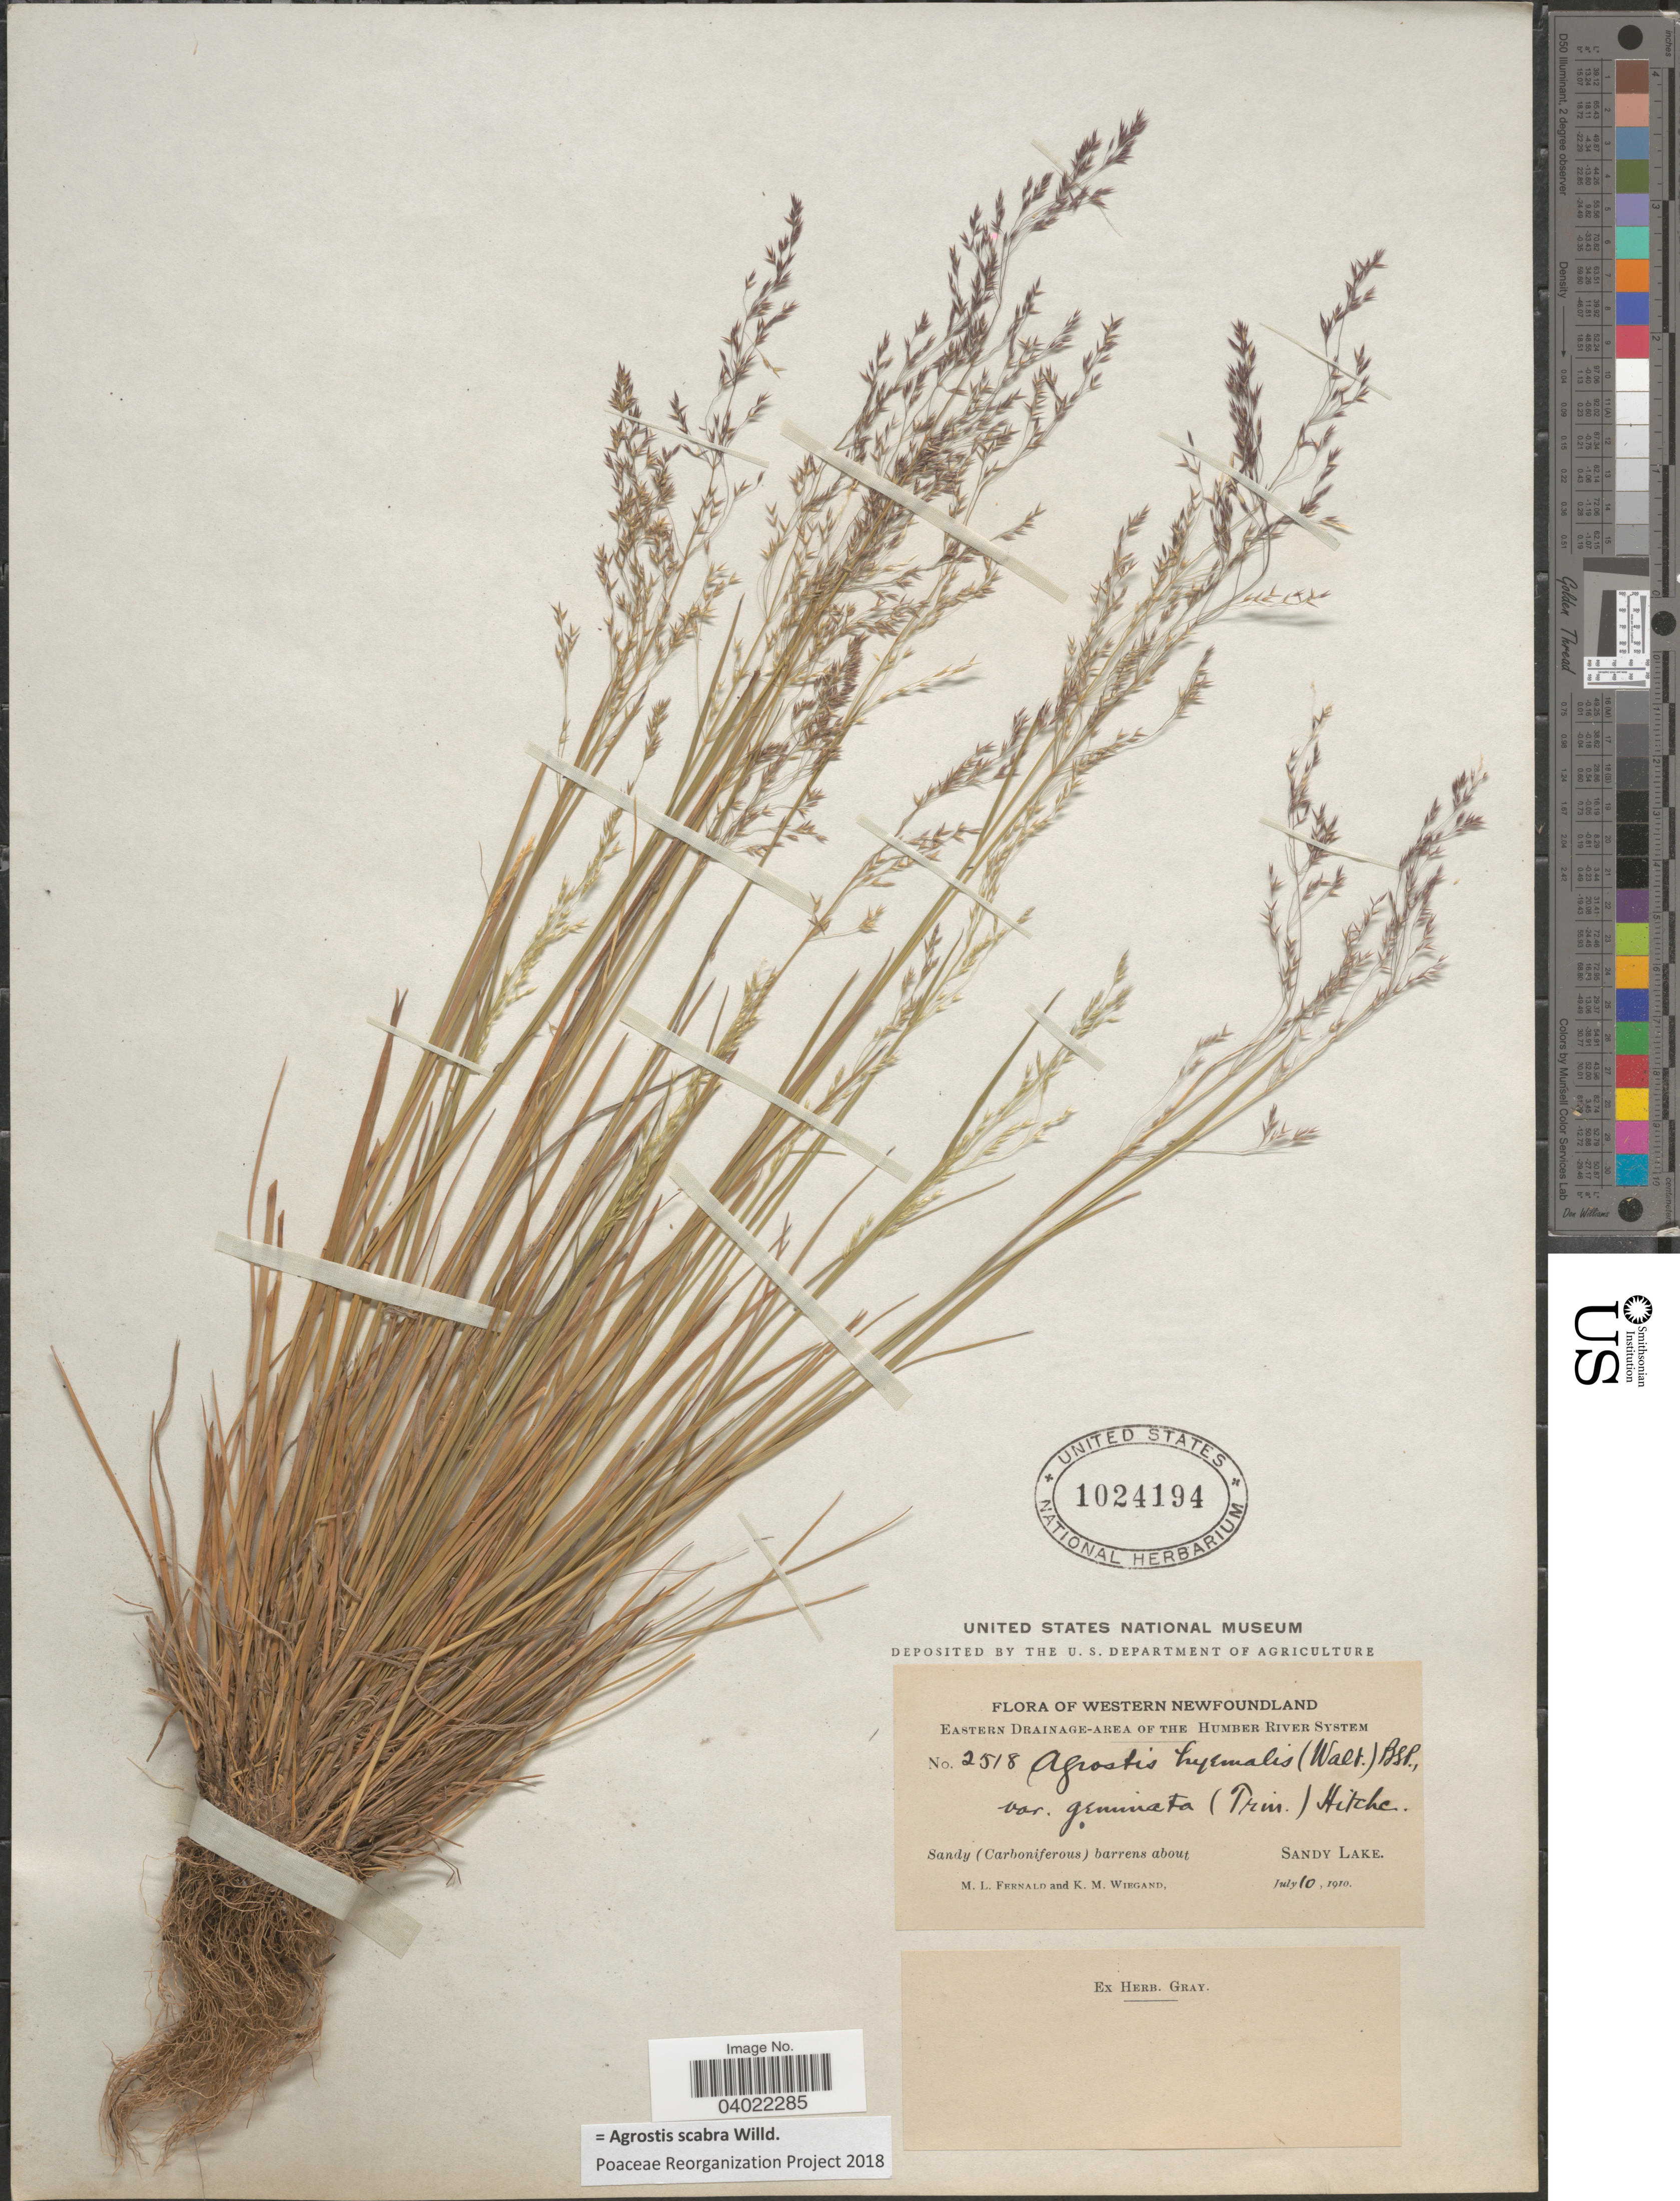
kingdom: Plantae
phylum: Tracheophyta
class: Liliopsida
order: Poales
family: Poaceae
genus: Agrostis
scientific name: Agrostis scabra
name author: Willd.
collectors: M. L. Fernald & K. M. Wiegand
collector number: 2518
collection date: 1910-07-10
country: Canada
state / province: Newfoundland and Labrador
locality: Western Newfoundland. Eastern Drainage-area of the Humber River System. Sandy (Carboniferous) barrens about Sandy Lake.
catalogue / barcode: US 1024194